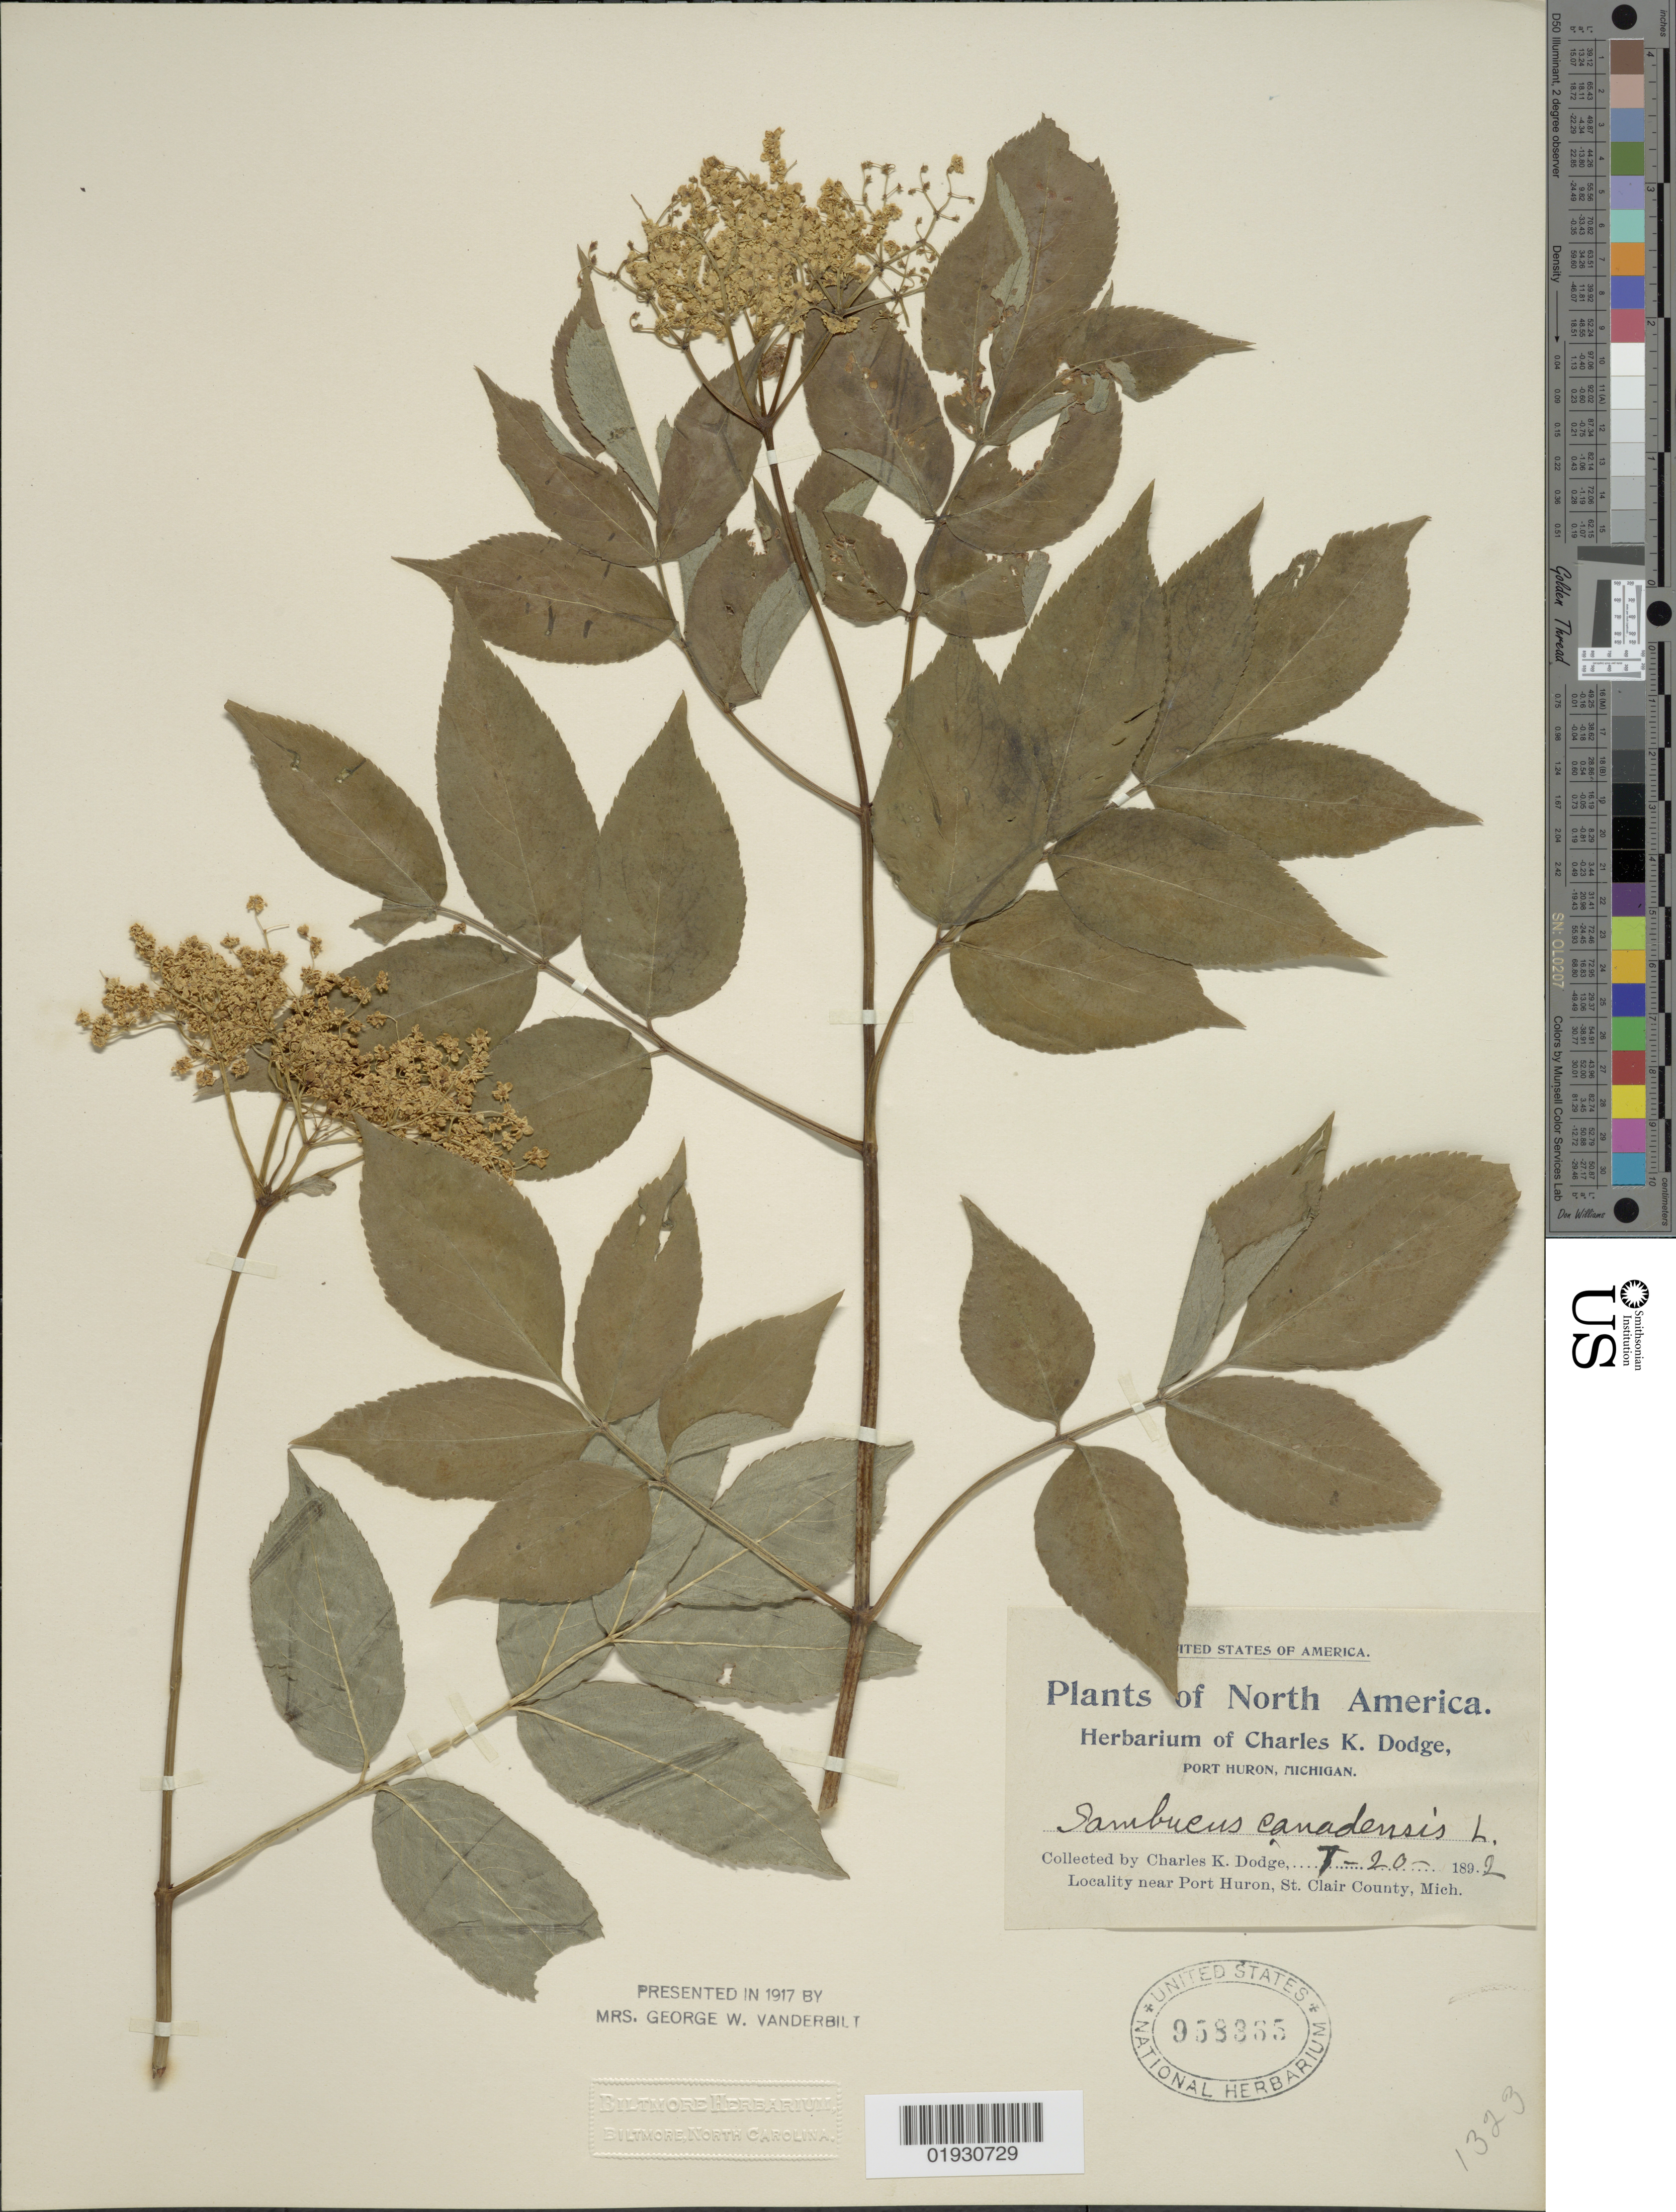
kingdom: Plantae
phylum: Tracheophyta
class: Magnoliopsida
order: Dipsacales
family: Viburnaceae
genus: Sambucus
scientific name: Sambucus canadensis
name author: L.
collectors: C. K. Dodge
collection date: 1892-07-20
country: United States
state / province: Michigan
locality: Near Port Huron, St. Clair County, Mich.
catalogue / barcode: US 958885